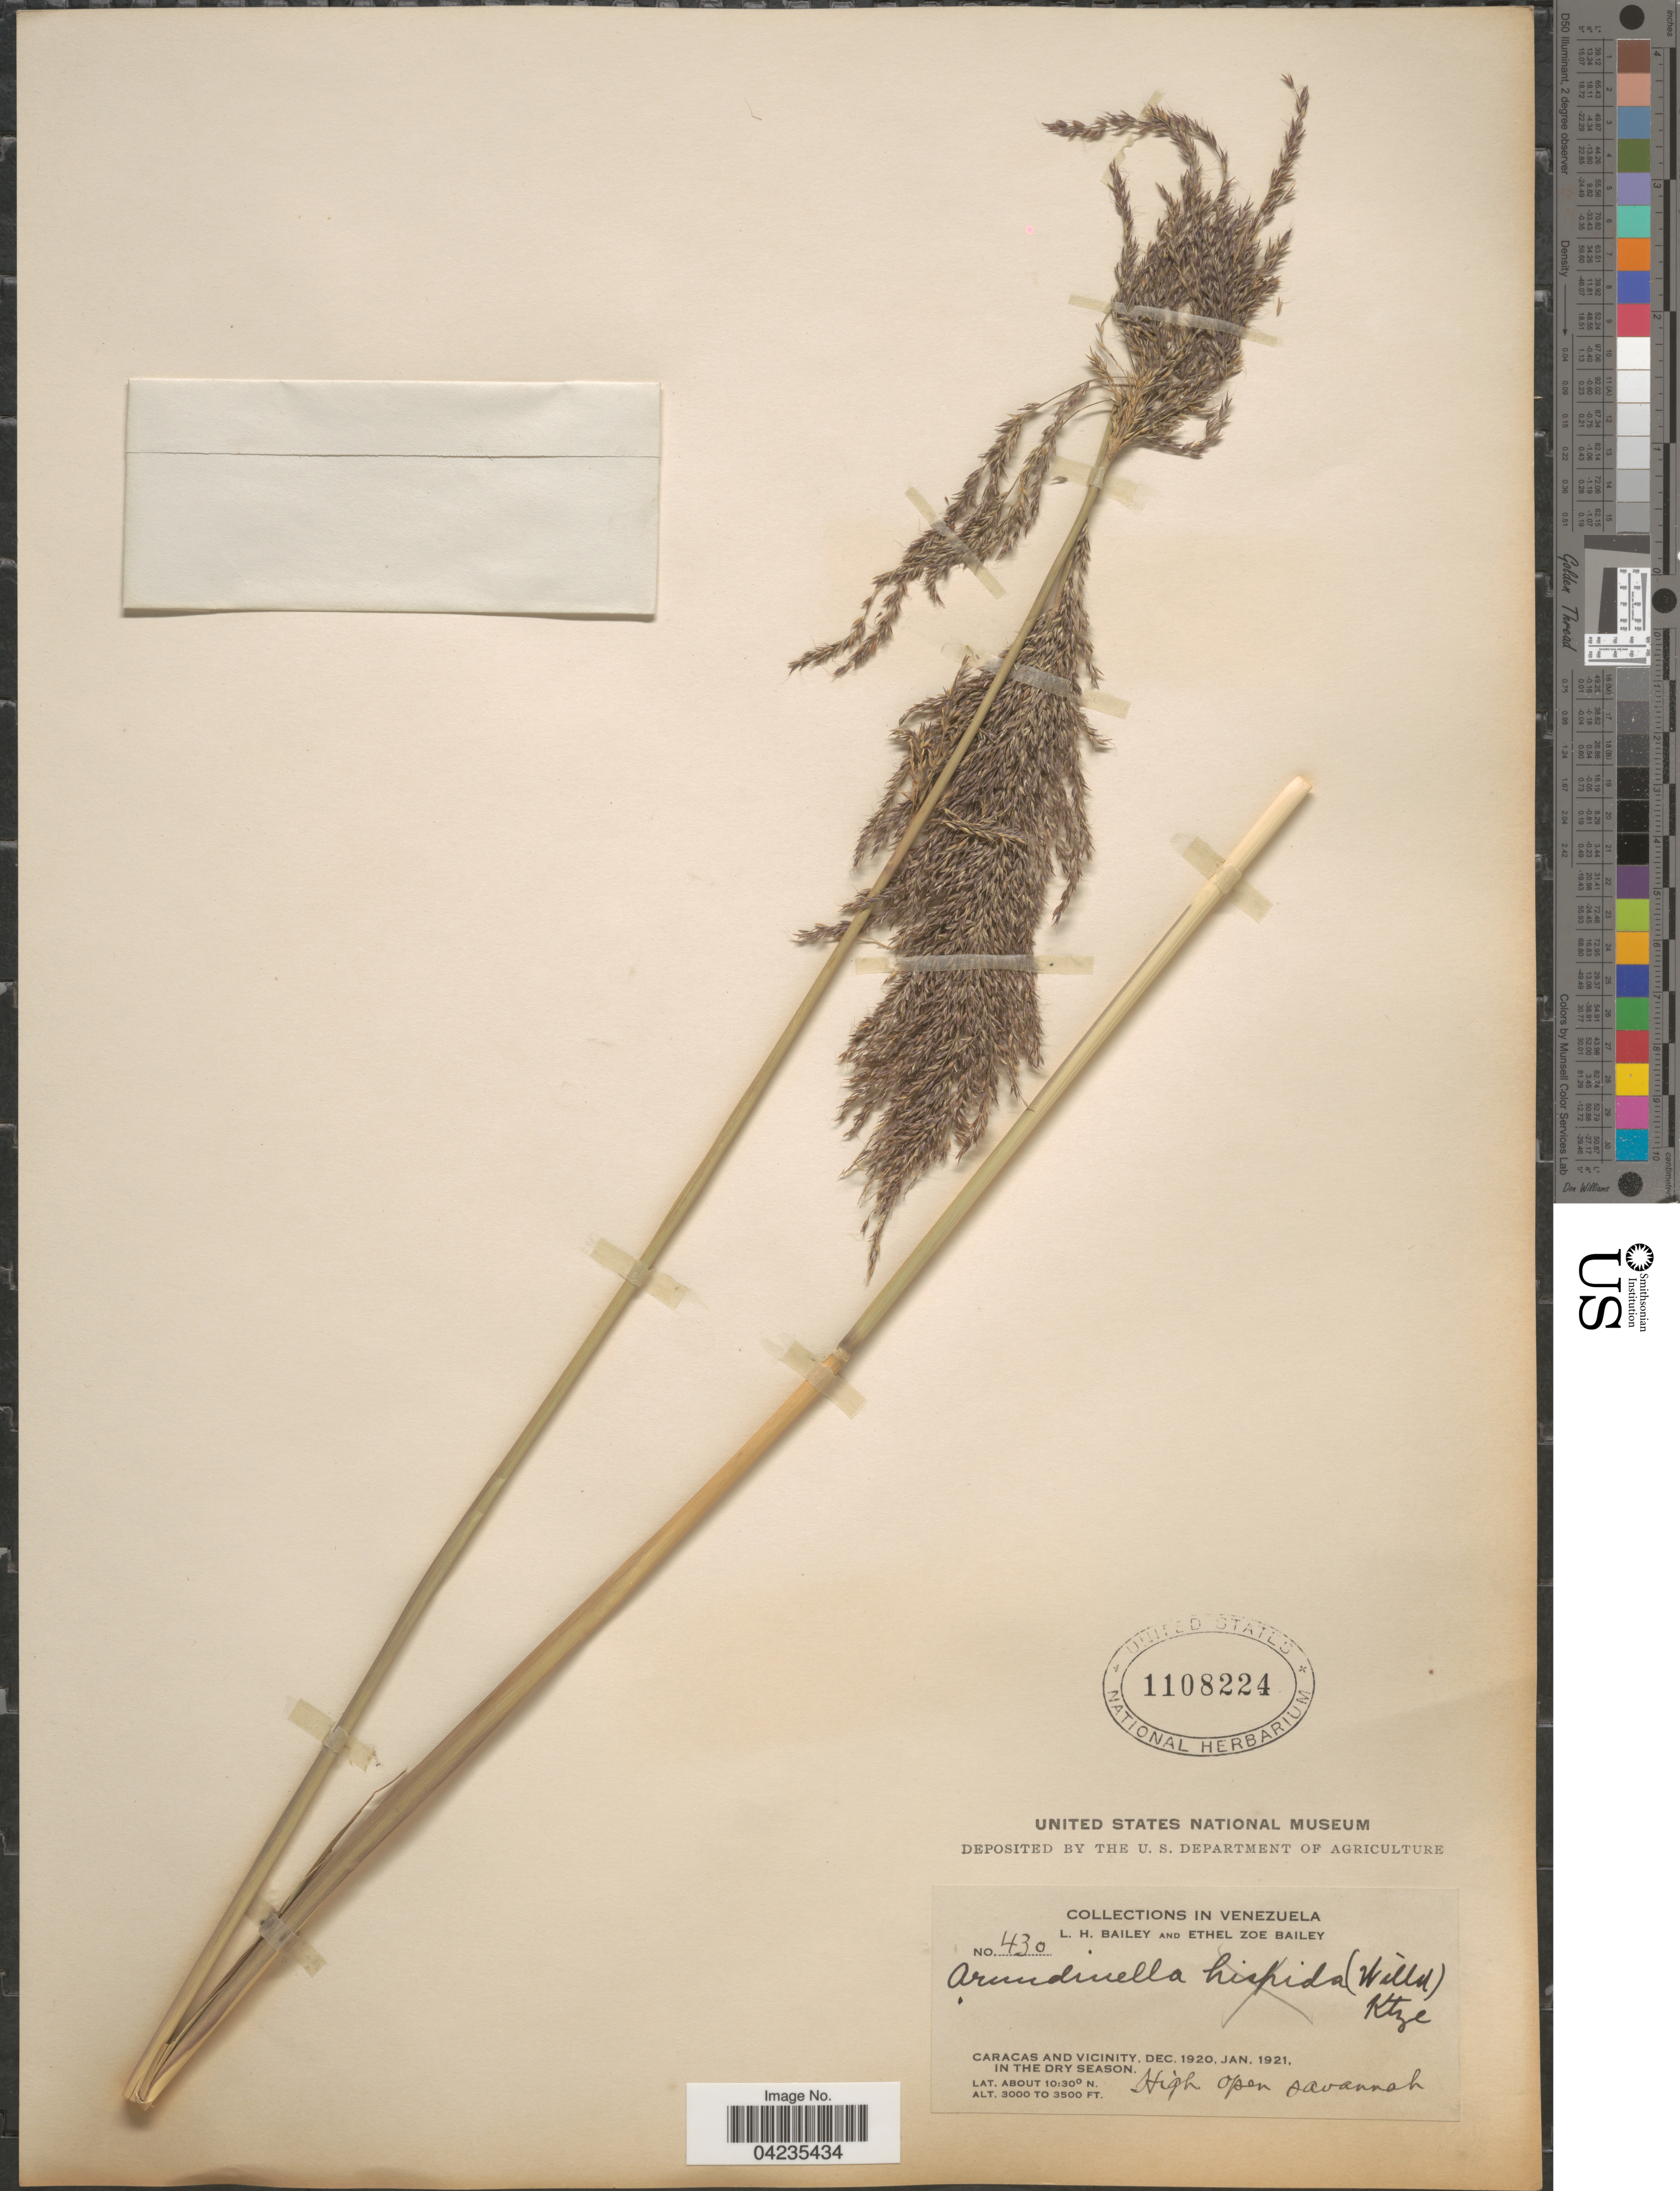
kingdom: Plantae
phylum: Tracheophyta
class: Liliopsida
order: Poales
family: Poaceae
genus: Arundinella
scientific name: Arundinella hispida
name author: (Humb. & Bonpl. ex Willd.) Kuntze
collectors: L. H. Bailey & E. Z. Bailey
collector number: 430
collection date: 1920-12/1921-01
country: Venezuela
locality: Caracas and Vicinity.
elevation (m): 914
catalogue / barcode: US 1108224